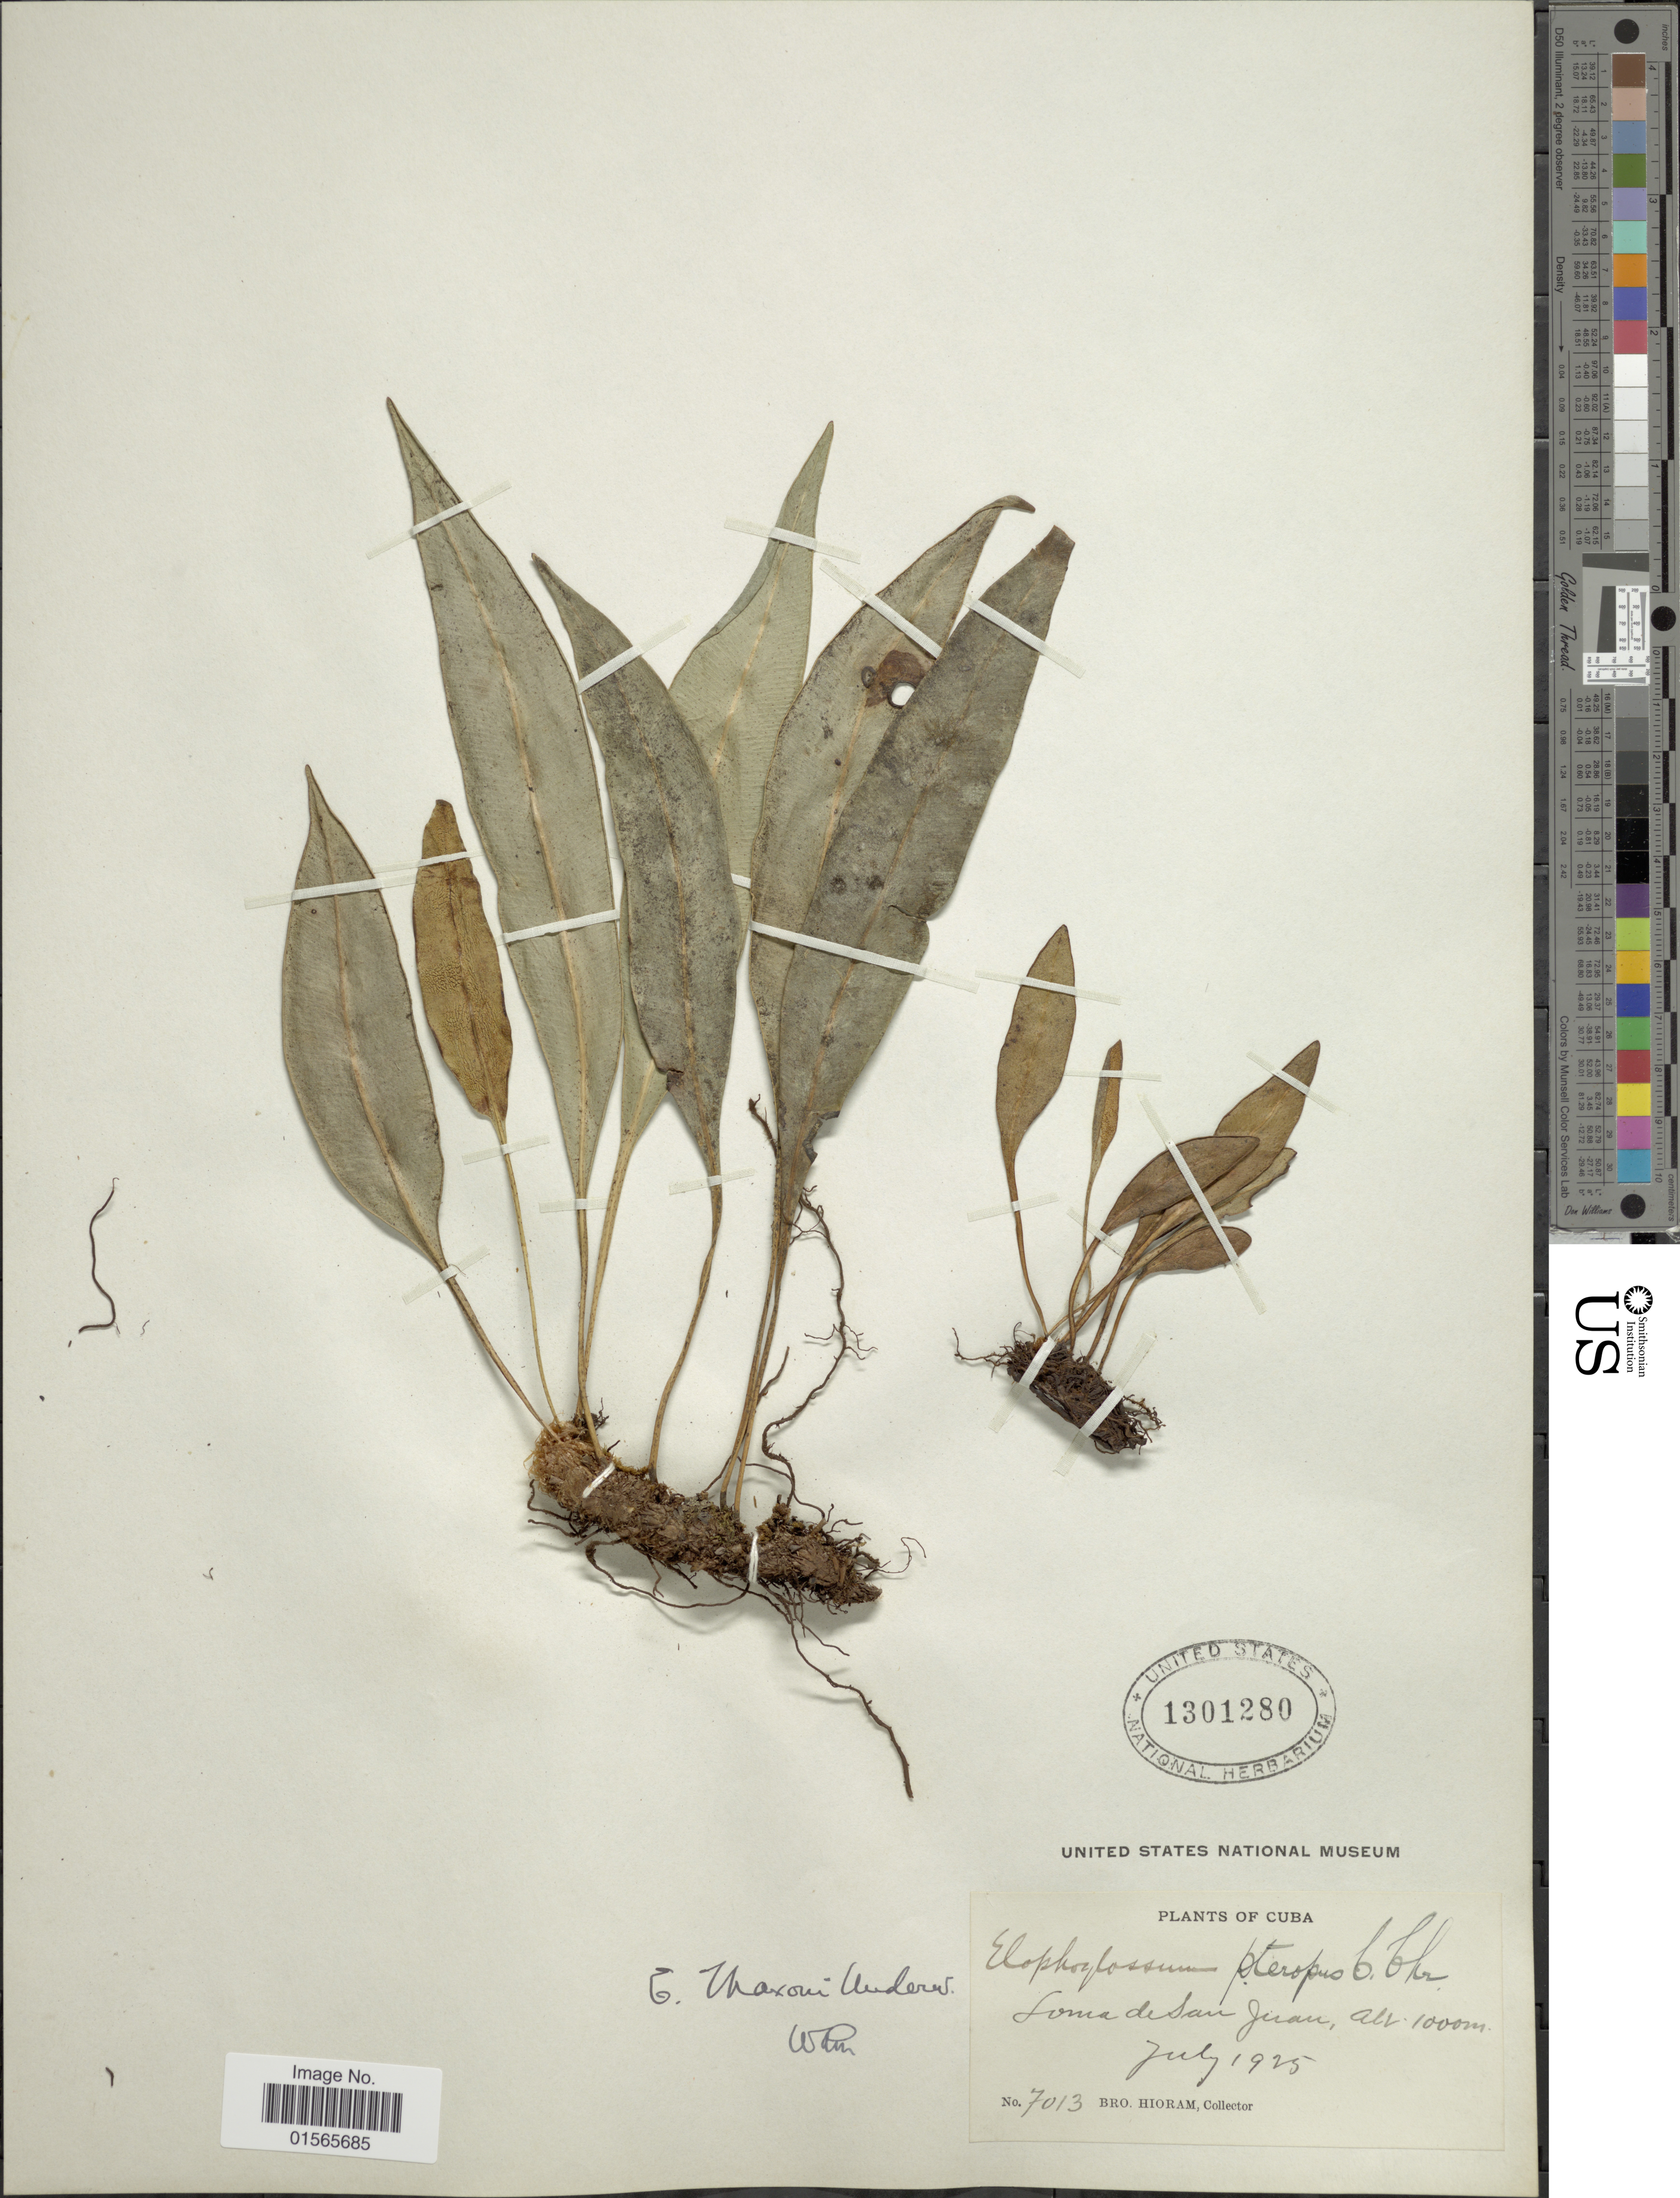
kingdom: Plantae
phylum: Tracheophyta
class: Polypodiopsida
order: Polypodiales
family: Dryopteridaceae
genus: Elaphoglossum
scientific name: Elaphoglossum maxonii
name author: Underw. ex C.V. Morton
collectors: Bro. Hioram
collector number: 7013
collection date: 1925-07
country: Cuba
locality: Loma de San Juan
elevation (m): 1000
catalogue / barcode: US 1301280